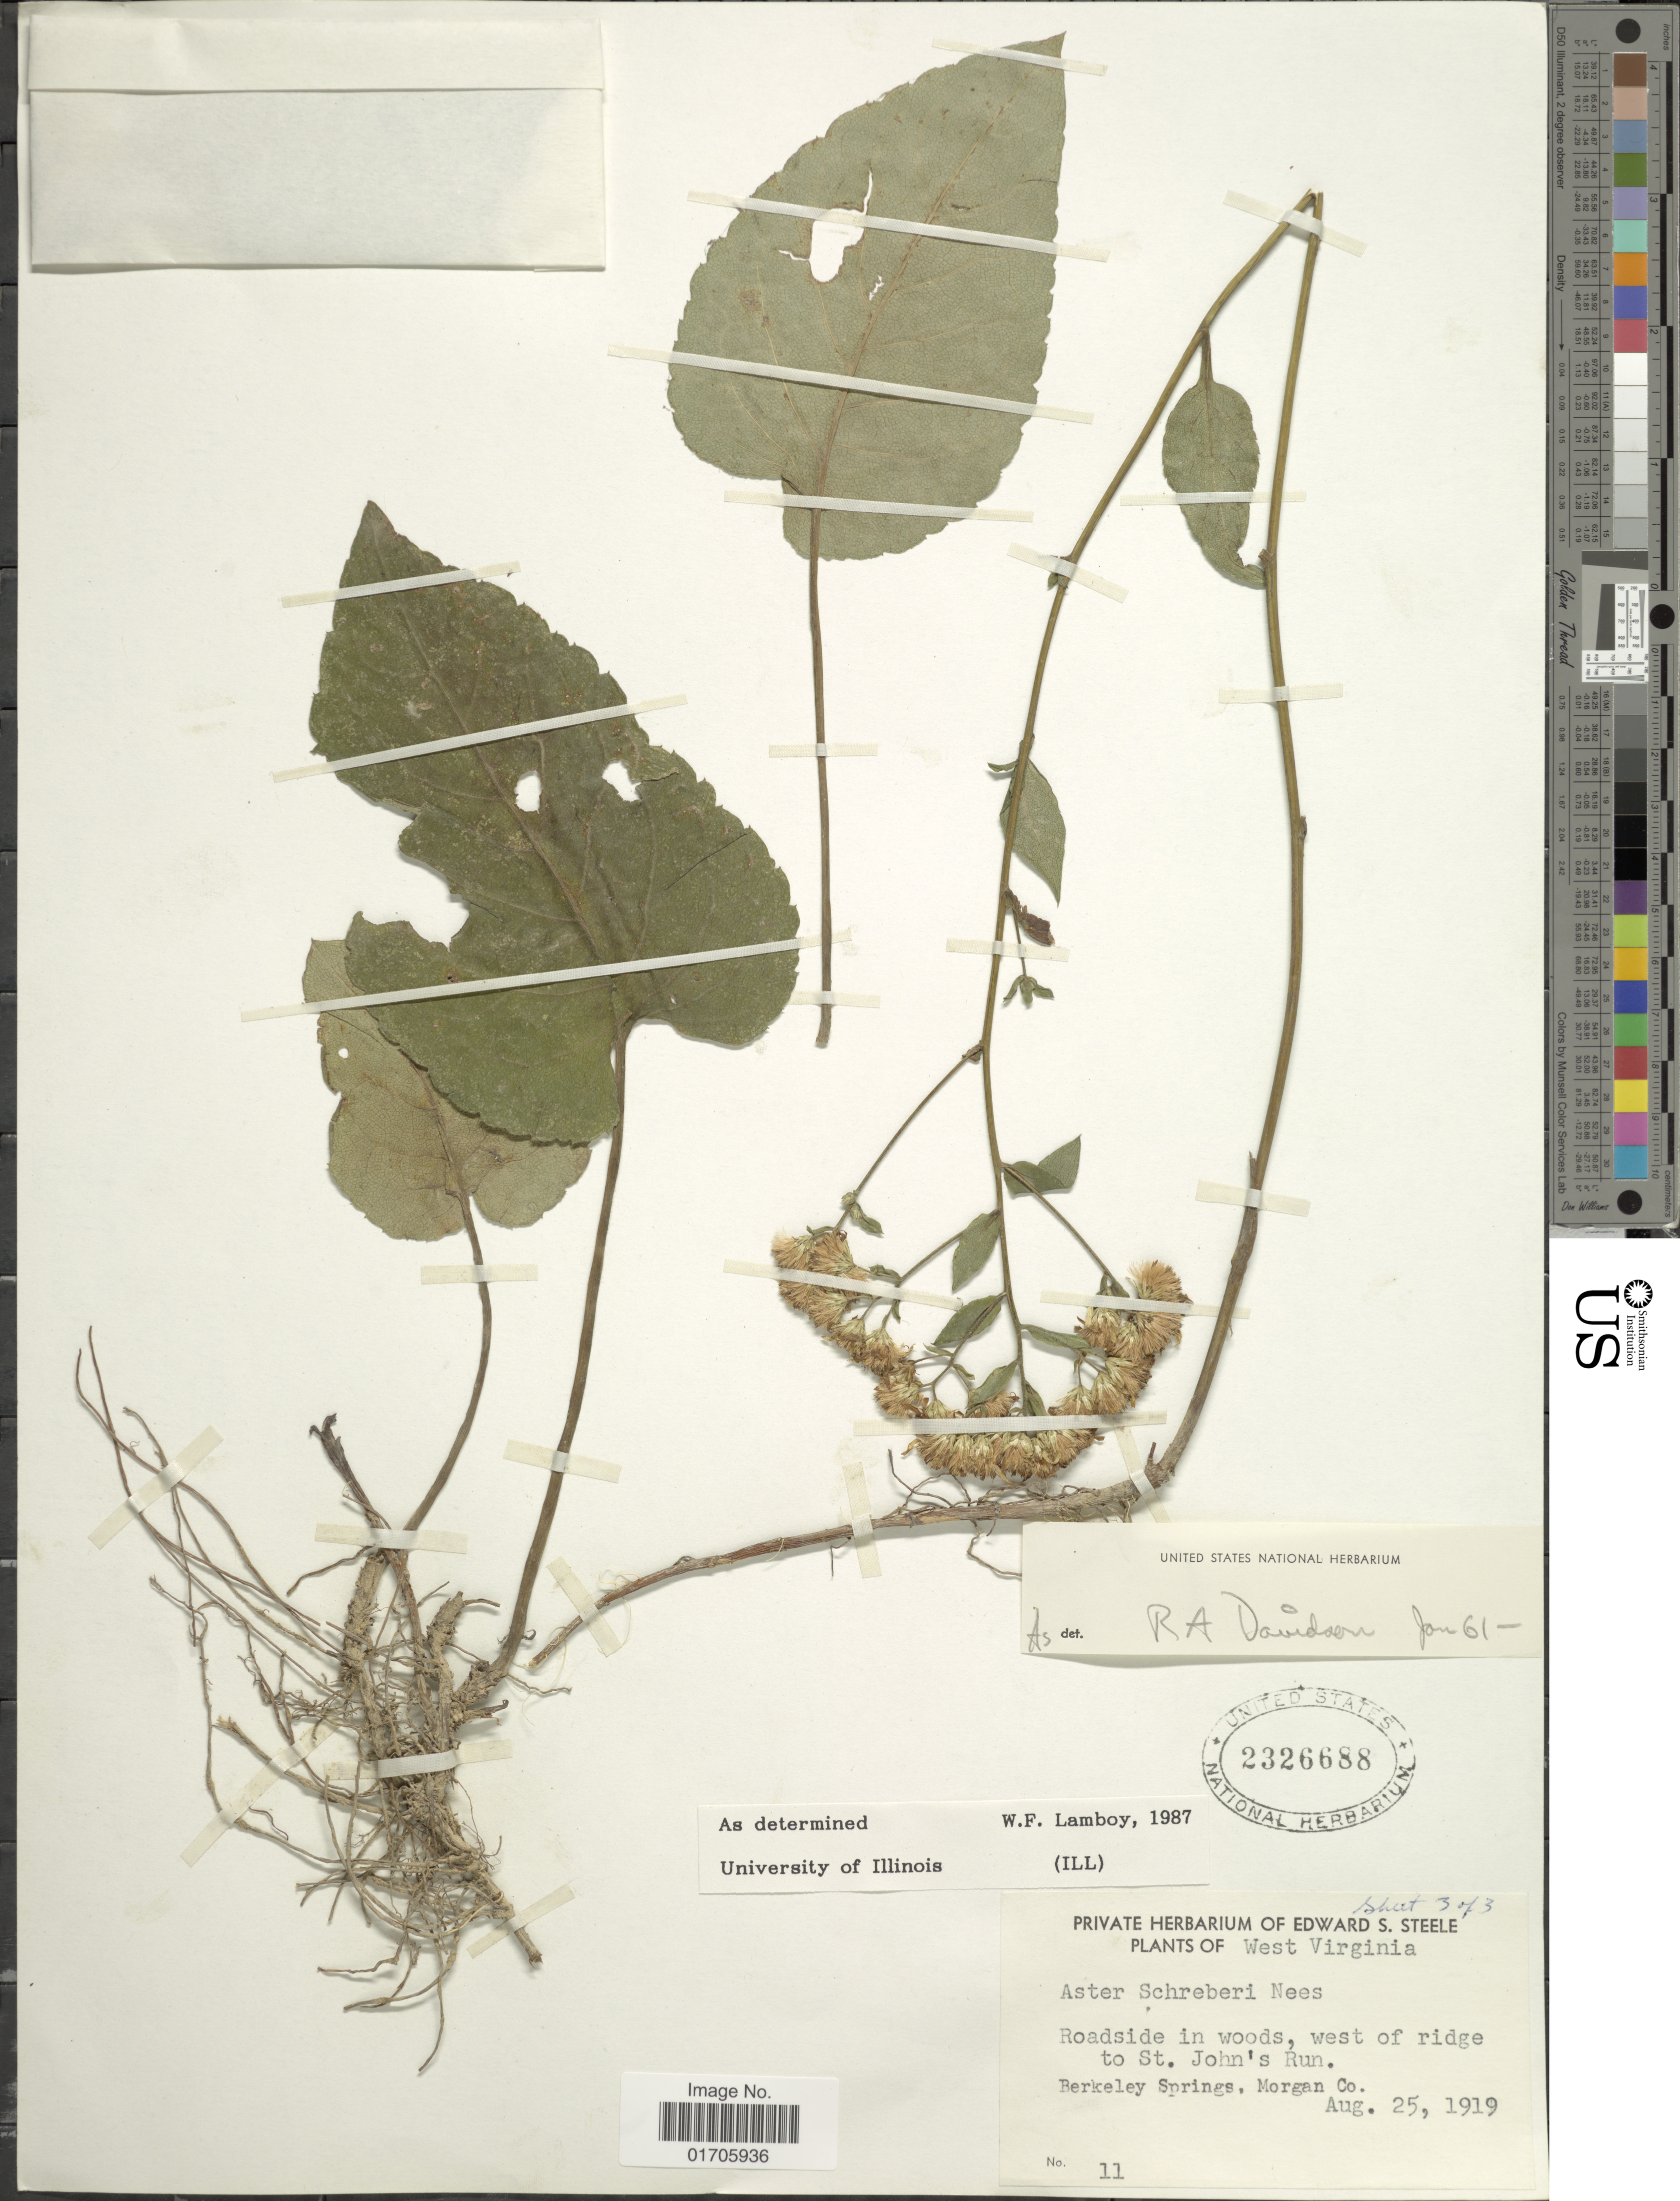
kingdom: Plantae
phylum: Tracheophyta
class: Magnoliopsida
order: Asterales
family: Asteraceae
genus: Eurybia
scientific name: Eurybia schreberi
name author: (Nees) Nees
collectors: ex herb. Edward S. Steele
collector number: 11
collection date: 1919-08-25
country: United States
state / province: West Virginia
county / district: Morgan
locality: West Virginia. Roadside in woods, west of ridge to St. John's Run. Berkeley Springs, Morgan Co.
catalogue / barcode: US 2326688